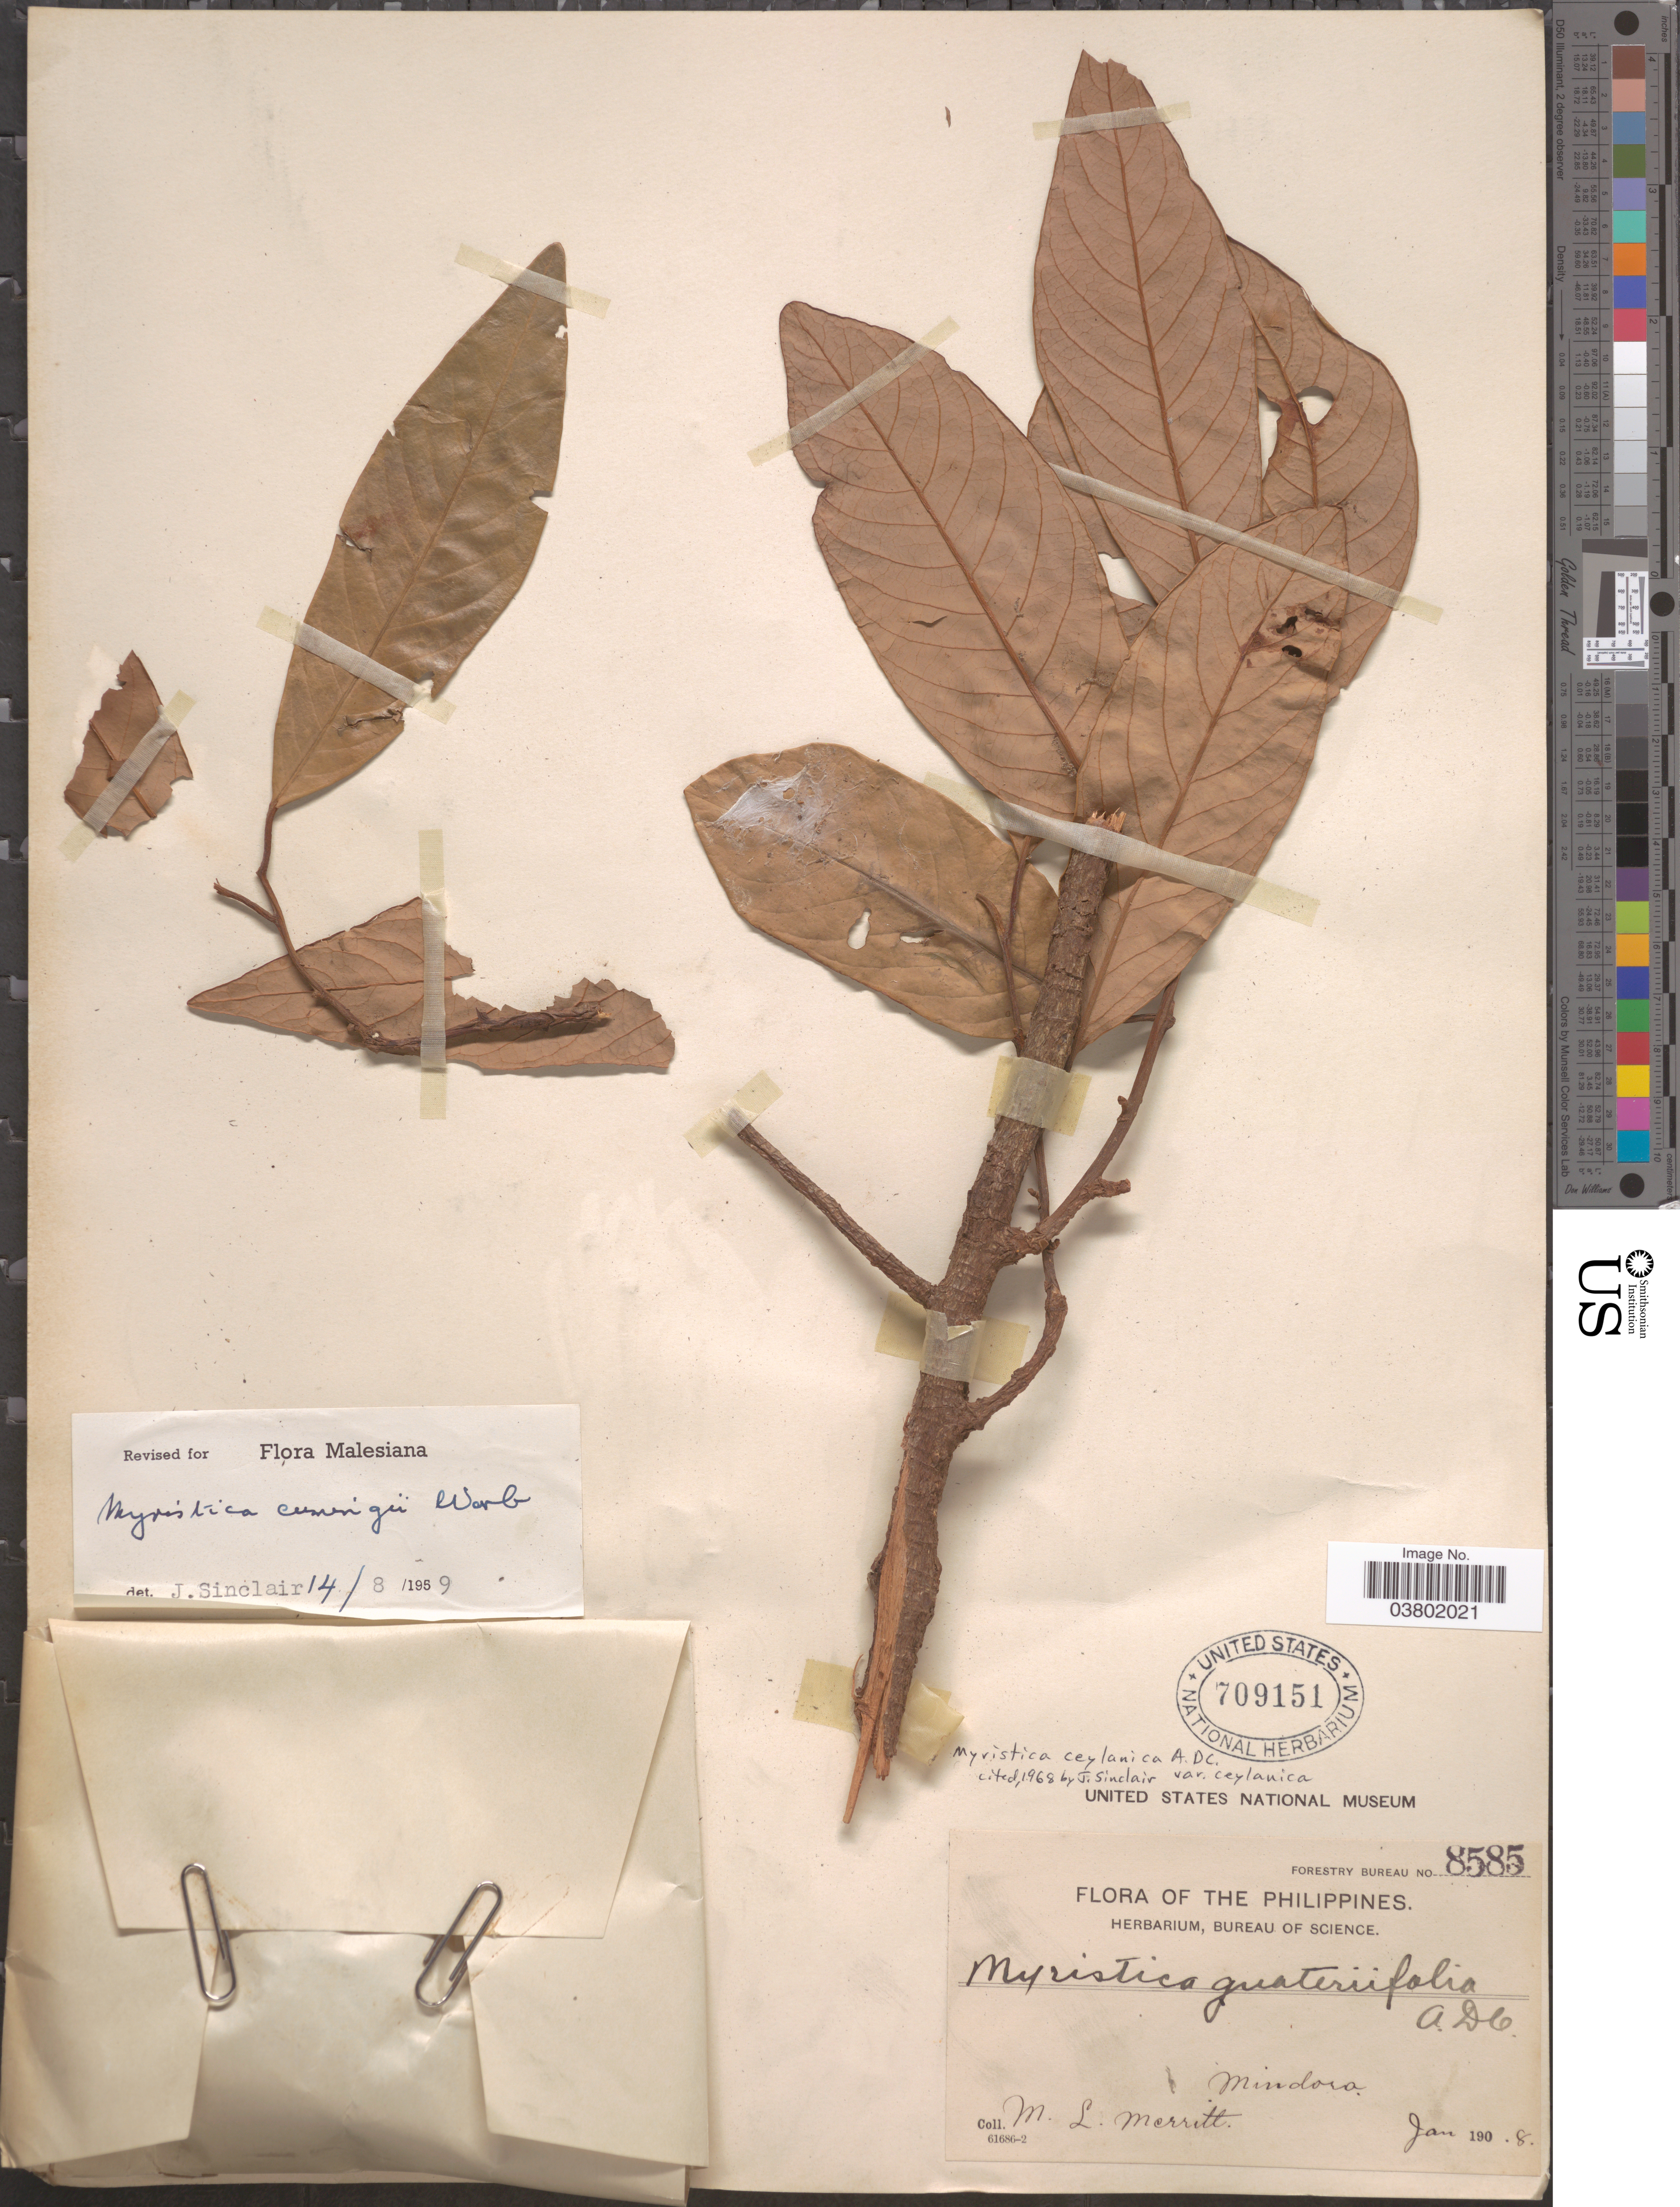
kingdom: Plantae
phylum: Tracheophyta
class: Magnoliopsida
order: Magnoliales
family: Myristicaceae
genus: Myristica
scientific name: Myristica ceylanica var. ceylanica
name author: A. DC.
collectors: M. L. Merritt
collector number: Forestry Bureau 8585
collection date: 1908-01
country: Philippines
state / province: Mimaropa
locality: Mindoro.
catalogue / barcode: US 709151